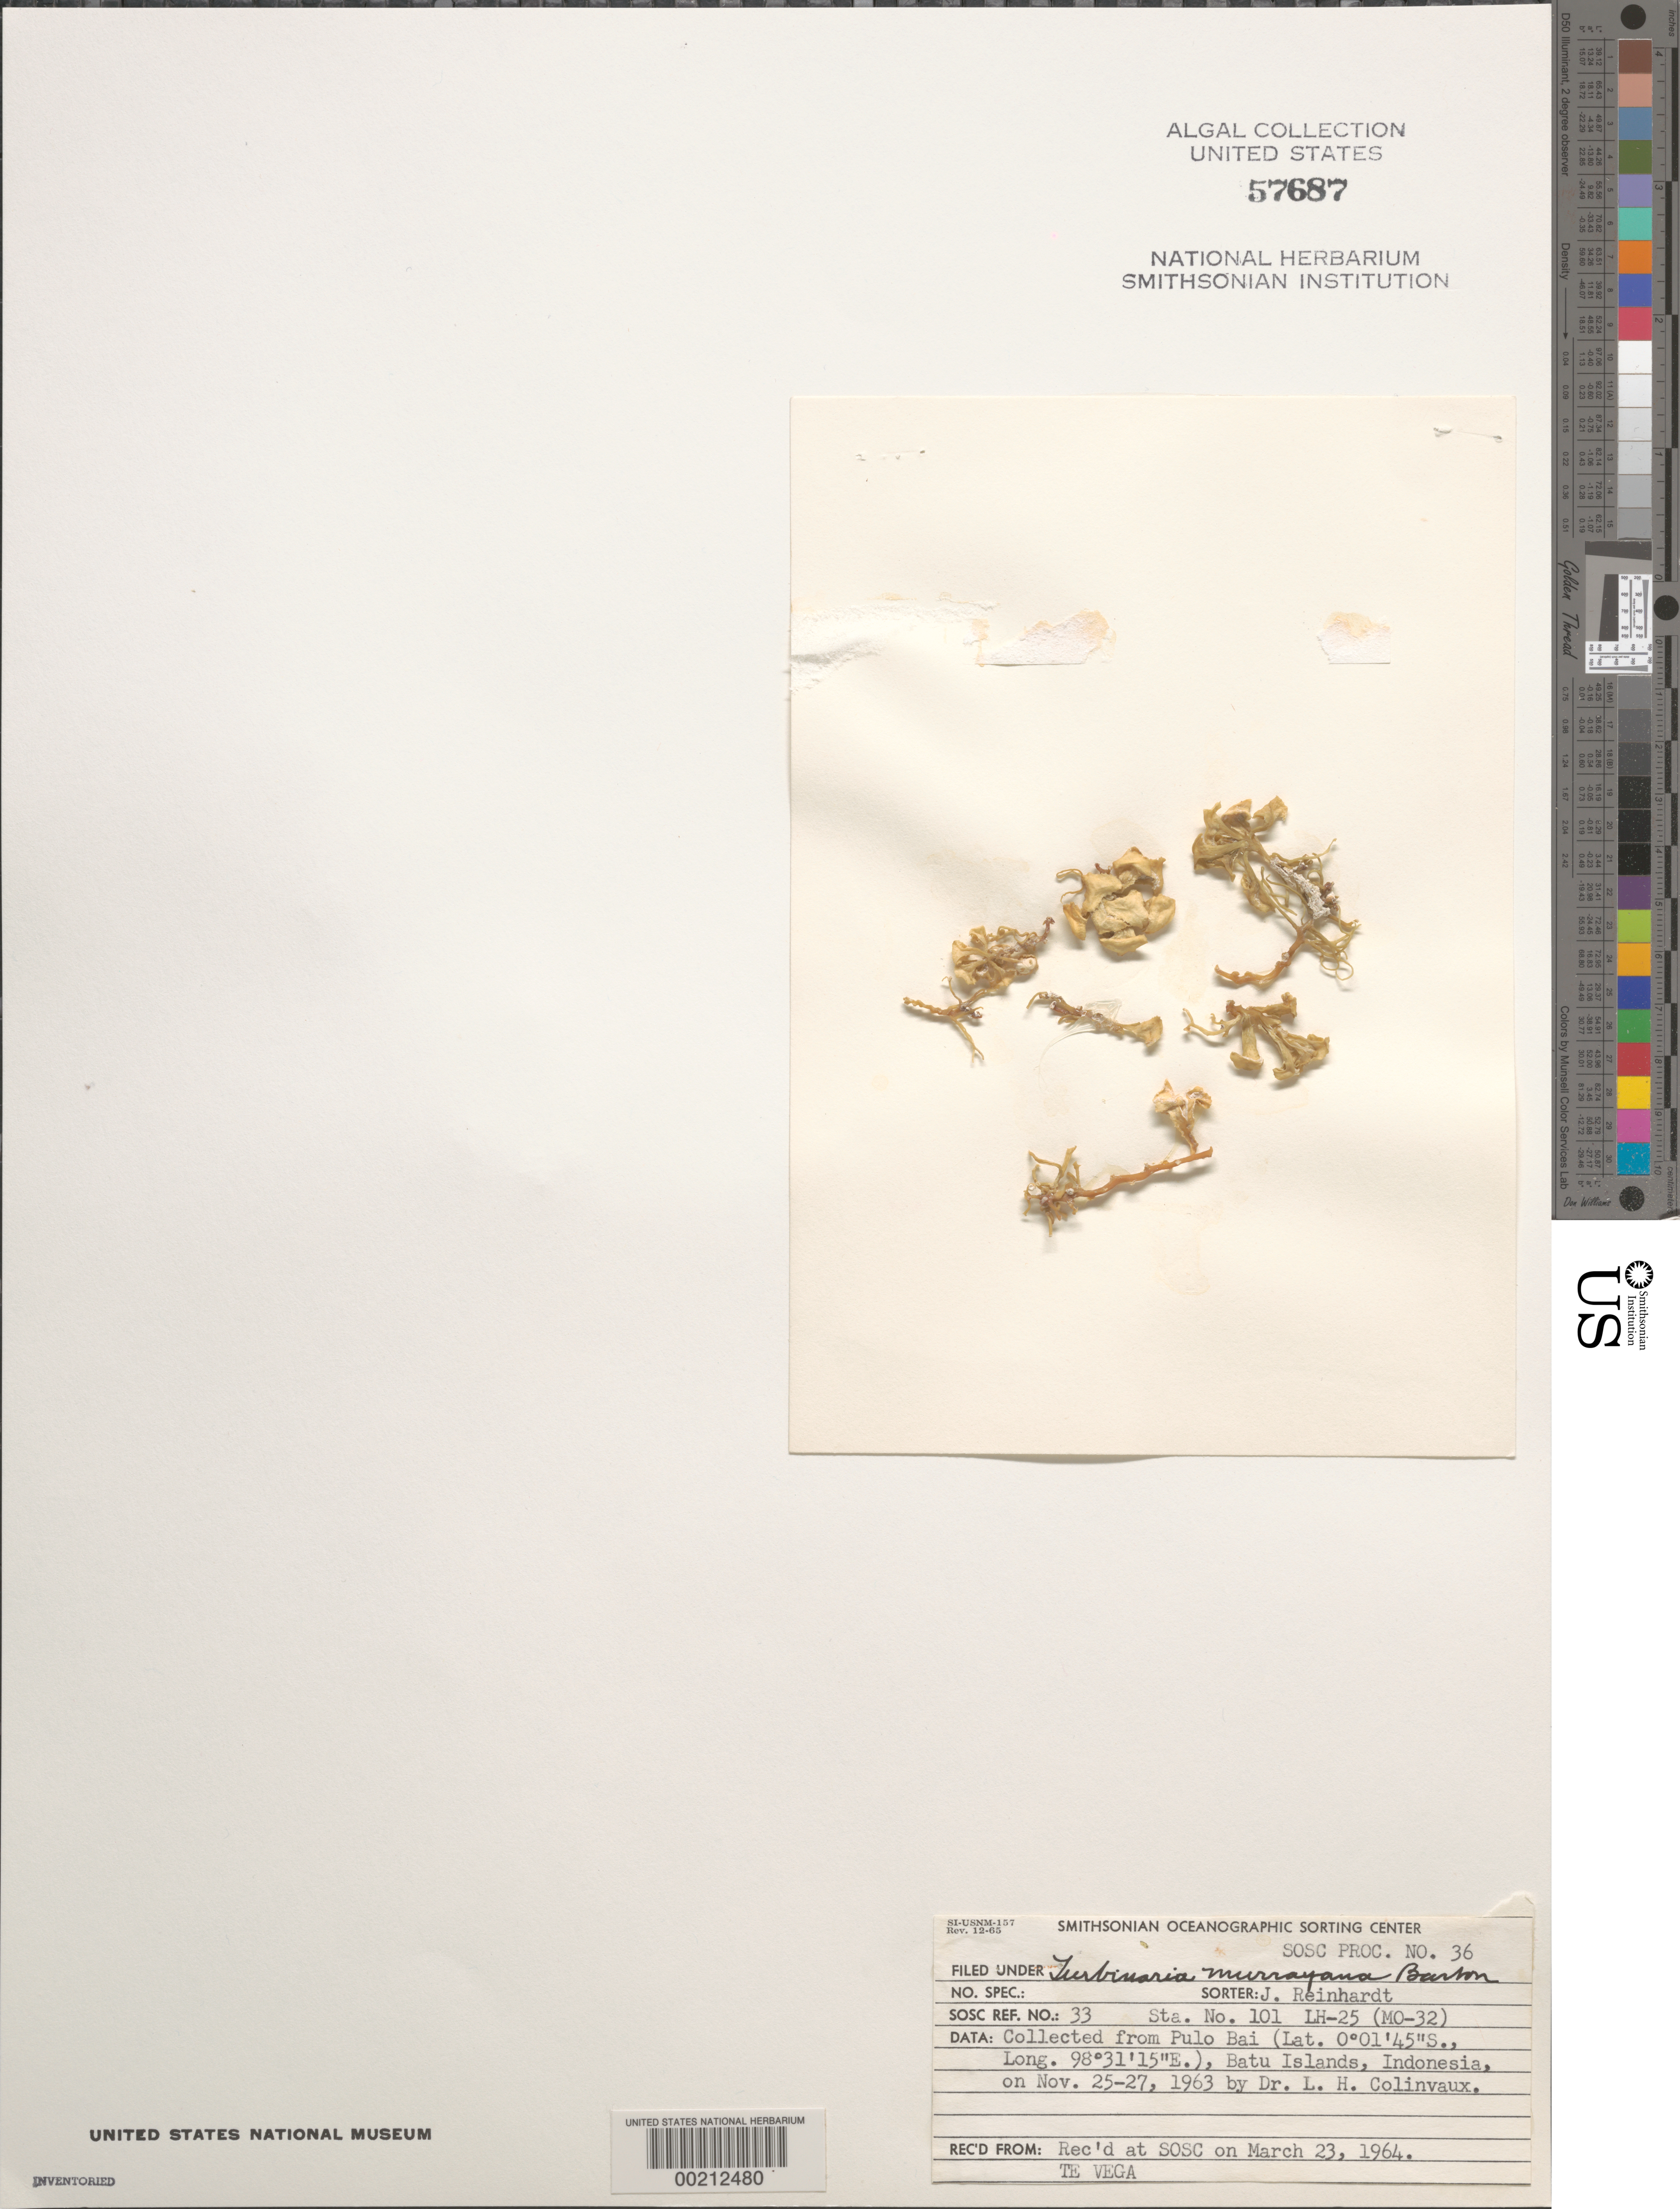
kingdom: Chromista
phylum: Ochrophyta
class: Phaeophyceae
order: Fucales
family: Sargassaceae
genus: Turbinaria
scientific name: Turbinaria murrayana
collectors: L. Hillis-Colinvaux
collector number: LH-25 & MO-32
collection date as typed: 25 Nov 1963 TO 27 Nov 1963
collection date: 1963-11-25/1963-11-27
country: Indonesia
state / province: Sumatra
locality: Pulo bai, batu islands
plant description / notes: Te Vega Cruise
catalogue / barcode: US 57687